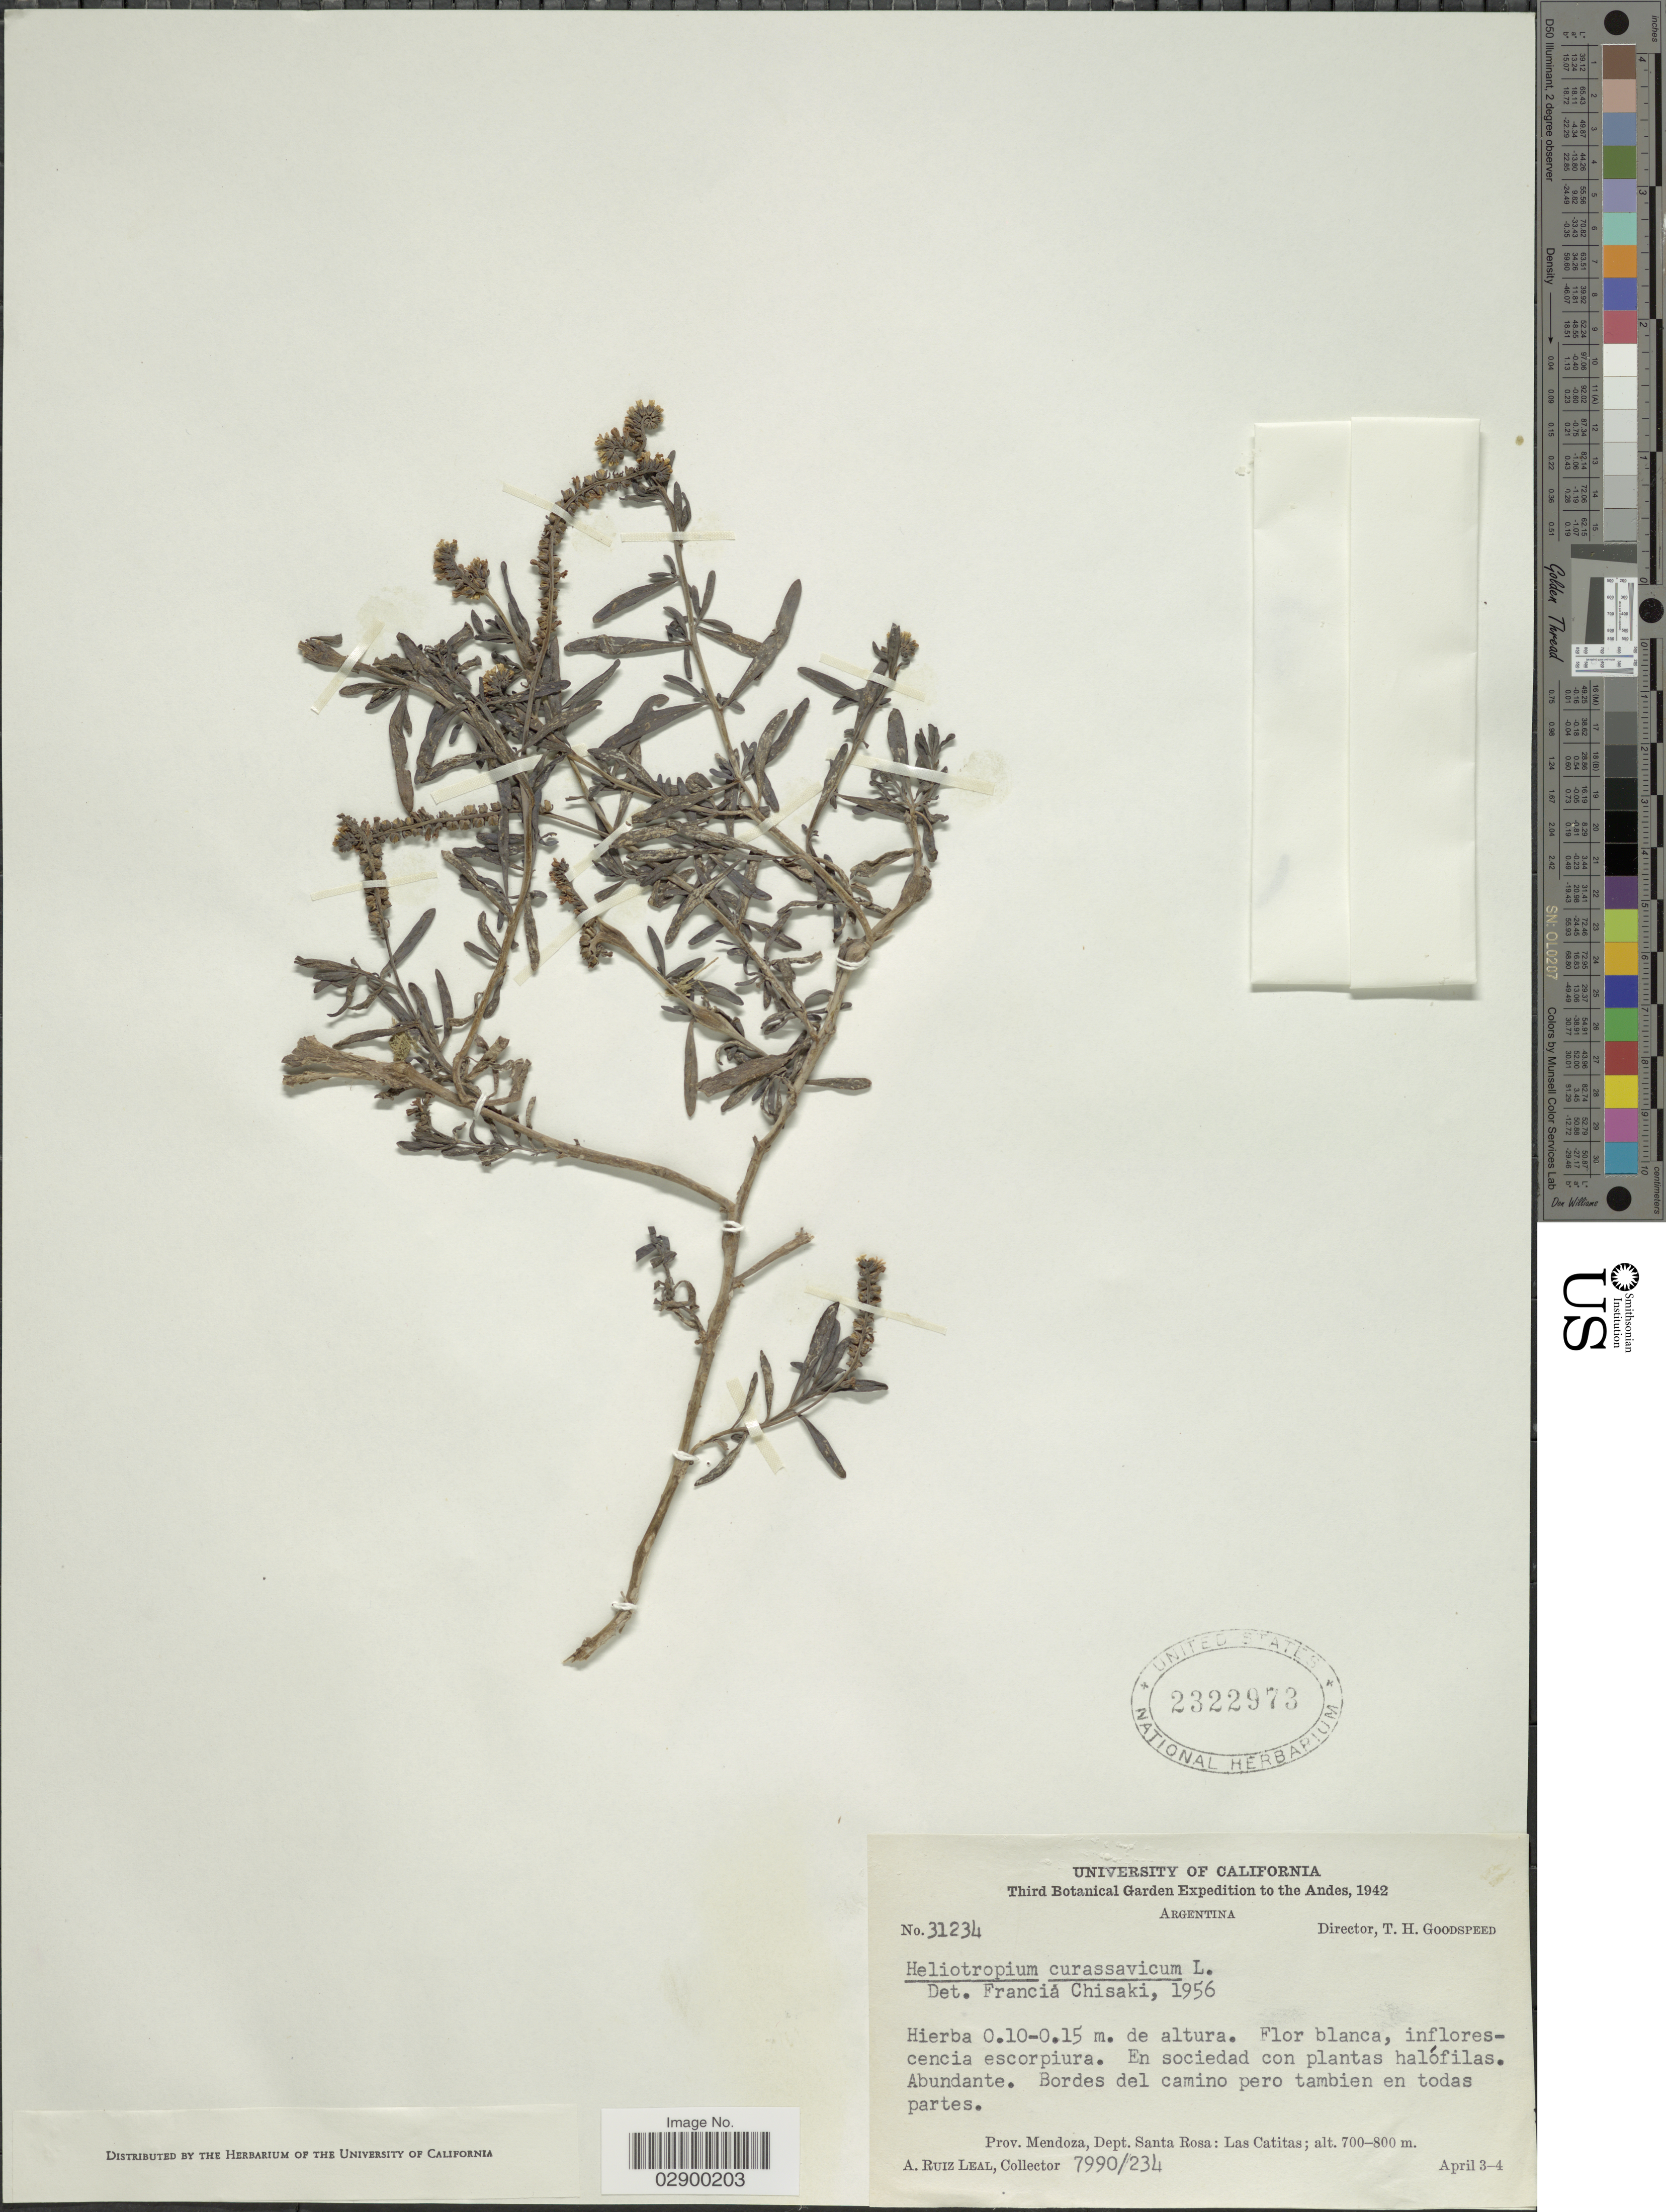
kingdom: Plantae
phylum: Tracheophyta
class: Magnoliopsida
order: Boraginales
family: Heliotropiaceae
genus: Heliotropium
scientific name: Heliotropium curassavicum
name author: L.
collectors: A. R. Leal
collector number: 31234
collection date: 1942-04-03/1942-04-04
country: Argentina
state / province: Mendoza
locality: The Andes, Prov. Mendonza, Dept. Santa Rosa: Las Catitas.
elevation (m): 700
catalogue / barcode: US 2322973